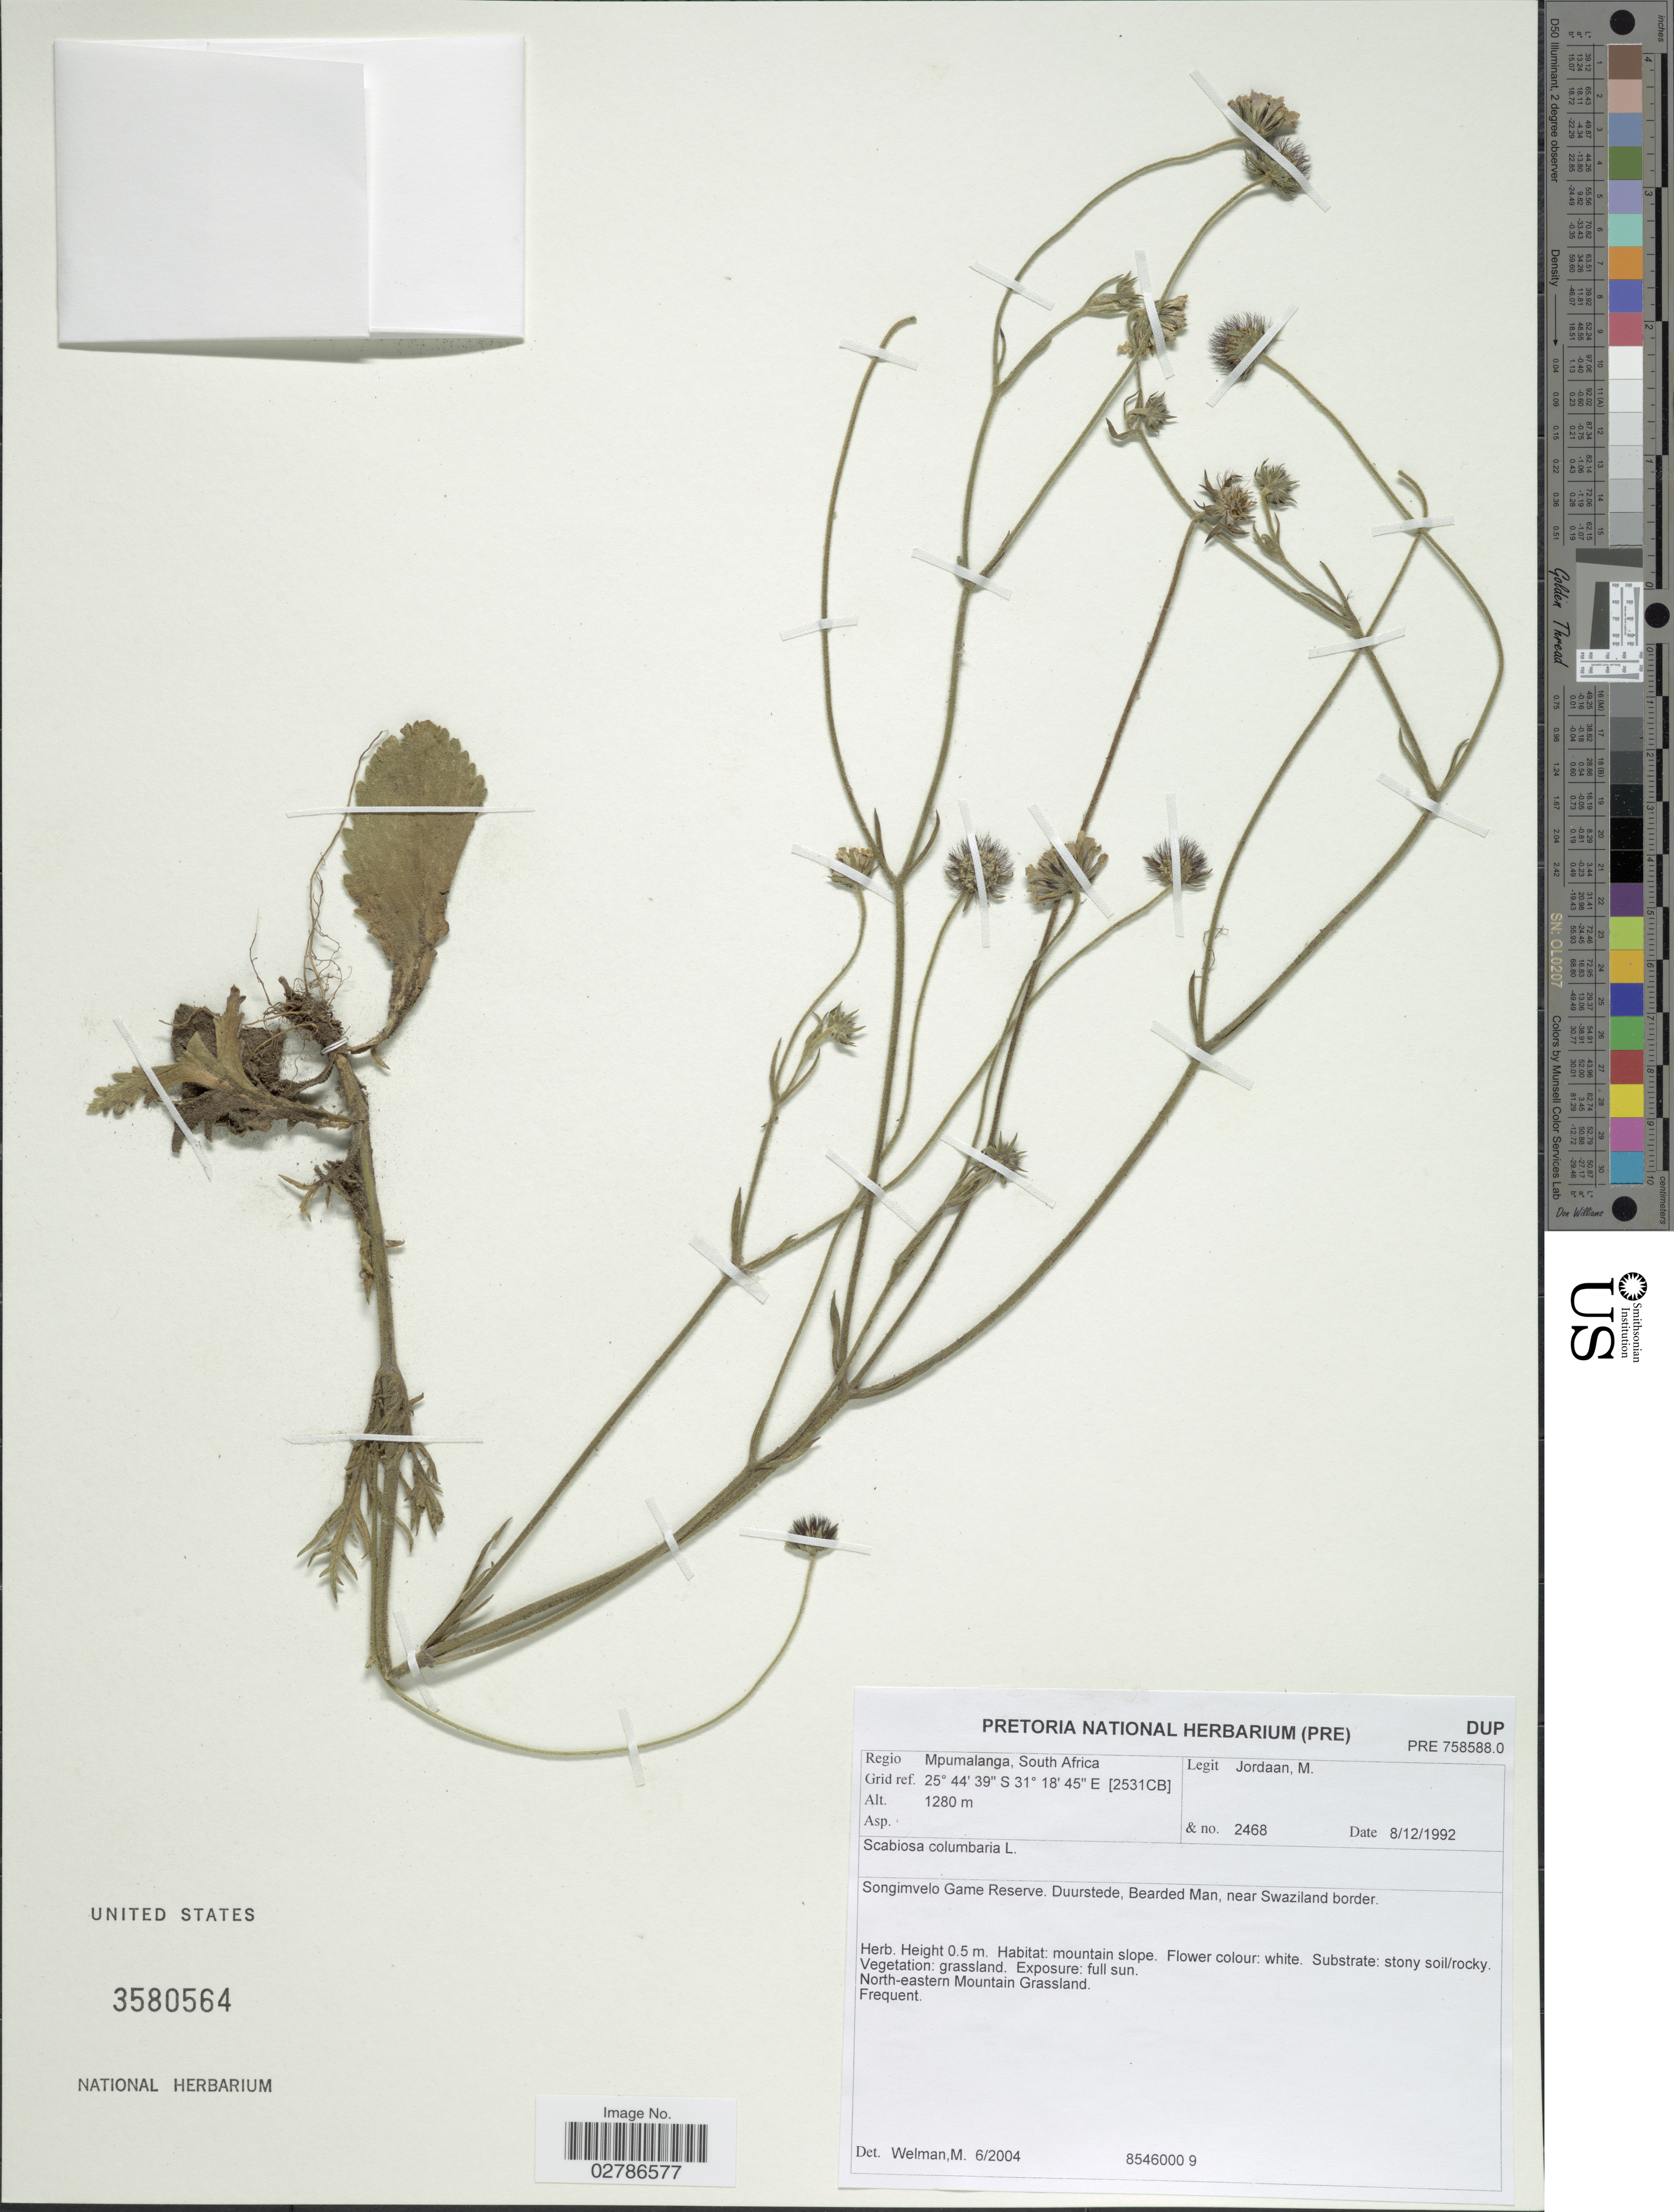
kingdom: Plantae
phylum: Tracheophyta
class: Magnoliopsida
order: Dipsacales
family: Caprifoliaceae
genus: Scabiosa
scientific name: Scabiosa columbaria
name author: L.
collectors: M. Jordaan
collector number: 2468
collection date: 1992-08-12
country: South Africa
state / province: Mpumalanga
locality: Regio Mpumalanga. Grid ref. [2531CB][unsure placement]. Songimvelo Game Reserve. Duurstede, Bearded Man, near Swaziland border.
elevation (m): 1280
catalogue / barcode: US 3580564